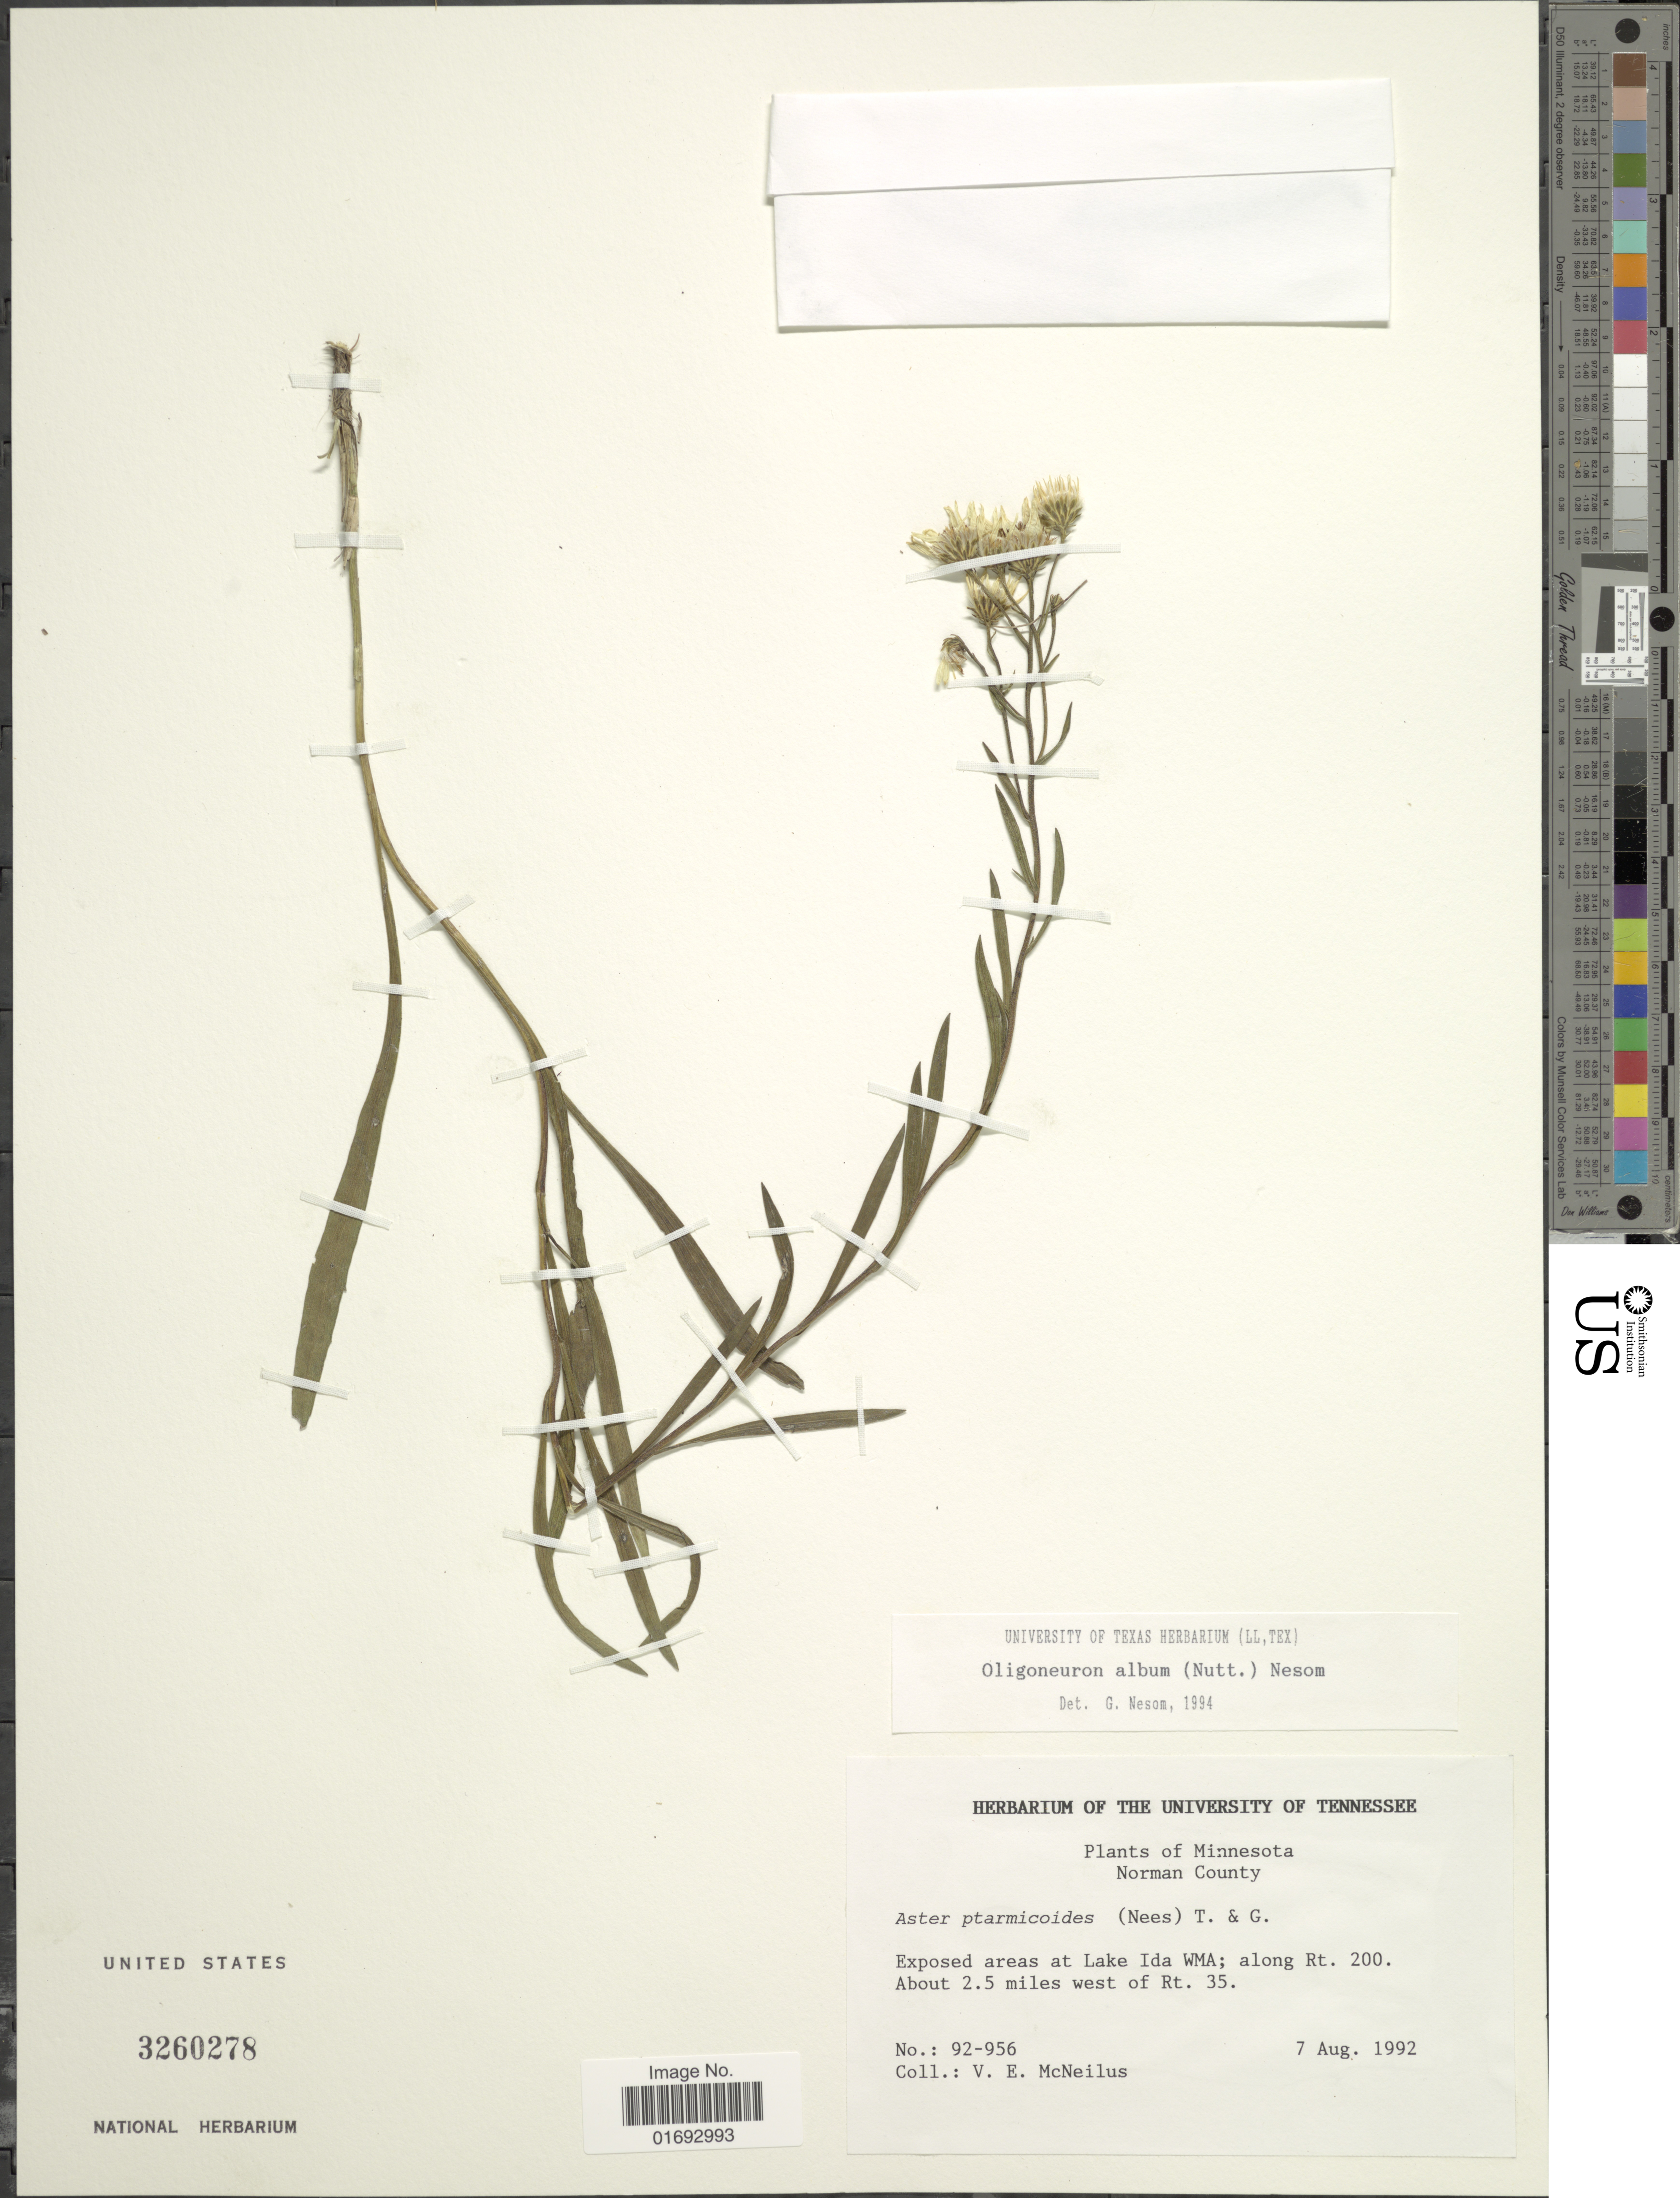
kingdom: Plantae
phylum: Tracheophyta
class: Magnoliopsida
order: Asterales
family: Asteraceae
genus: Oligoneuron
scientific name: Oligoneuron album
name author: (Nutt.) G.L. Nesom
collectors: V. Mcneilus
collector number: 92-956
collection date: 1992-08-07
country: United States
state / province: Minnesota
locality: Norman County, exposed areas at Lake Ida Wma; along Rt. 200. about 2.5 miles west of Rt. 35.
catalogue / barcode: US 3260278